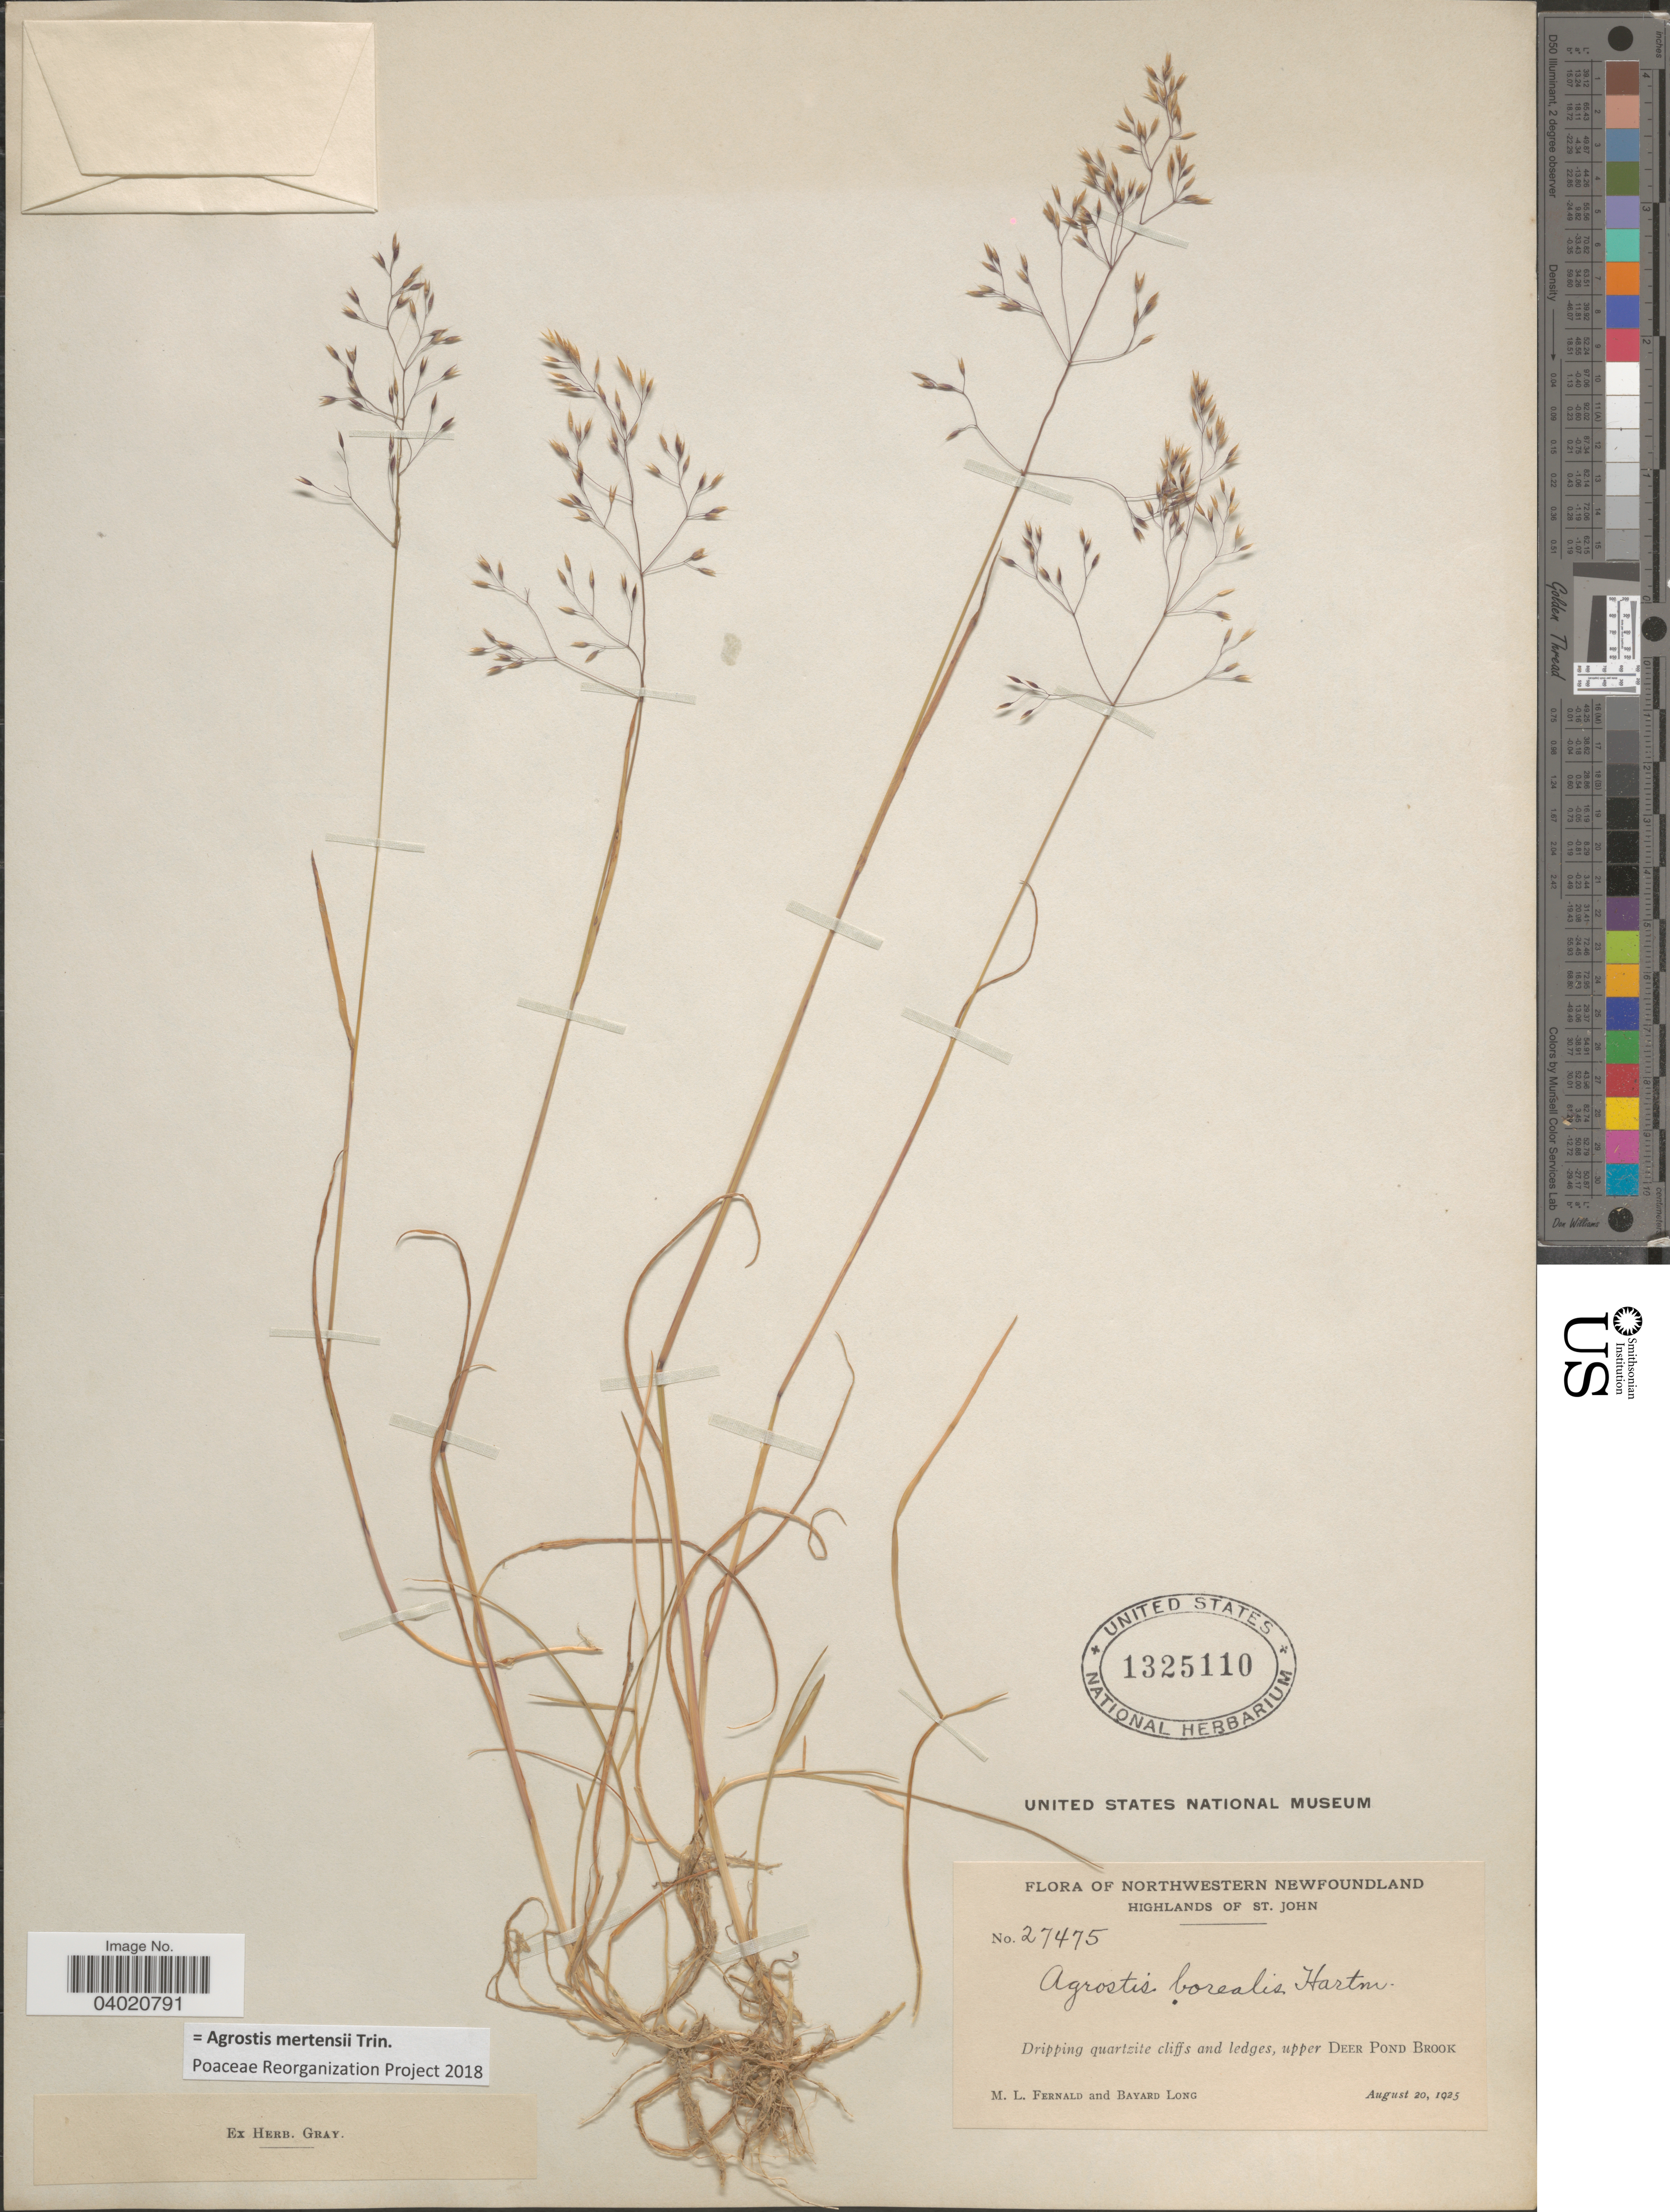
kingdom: Plantae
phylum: Tracheophyta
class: Liliopsida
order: Poales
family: Poaceae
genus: Agrostis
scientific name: Agrostis mertensii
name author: Trin.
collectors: M. L. Fernald & B. Long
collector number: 27475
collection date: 1925-08-20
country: Canada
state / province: Newfoundland and Labrador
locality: Northwestern Newfoundland. Highlands of St. John. Upper Deer Pond Brook.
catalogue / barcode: US 1325110